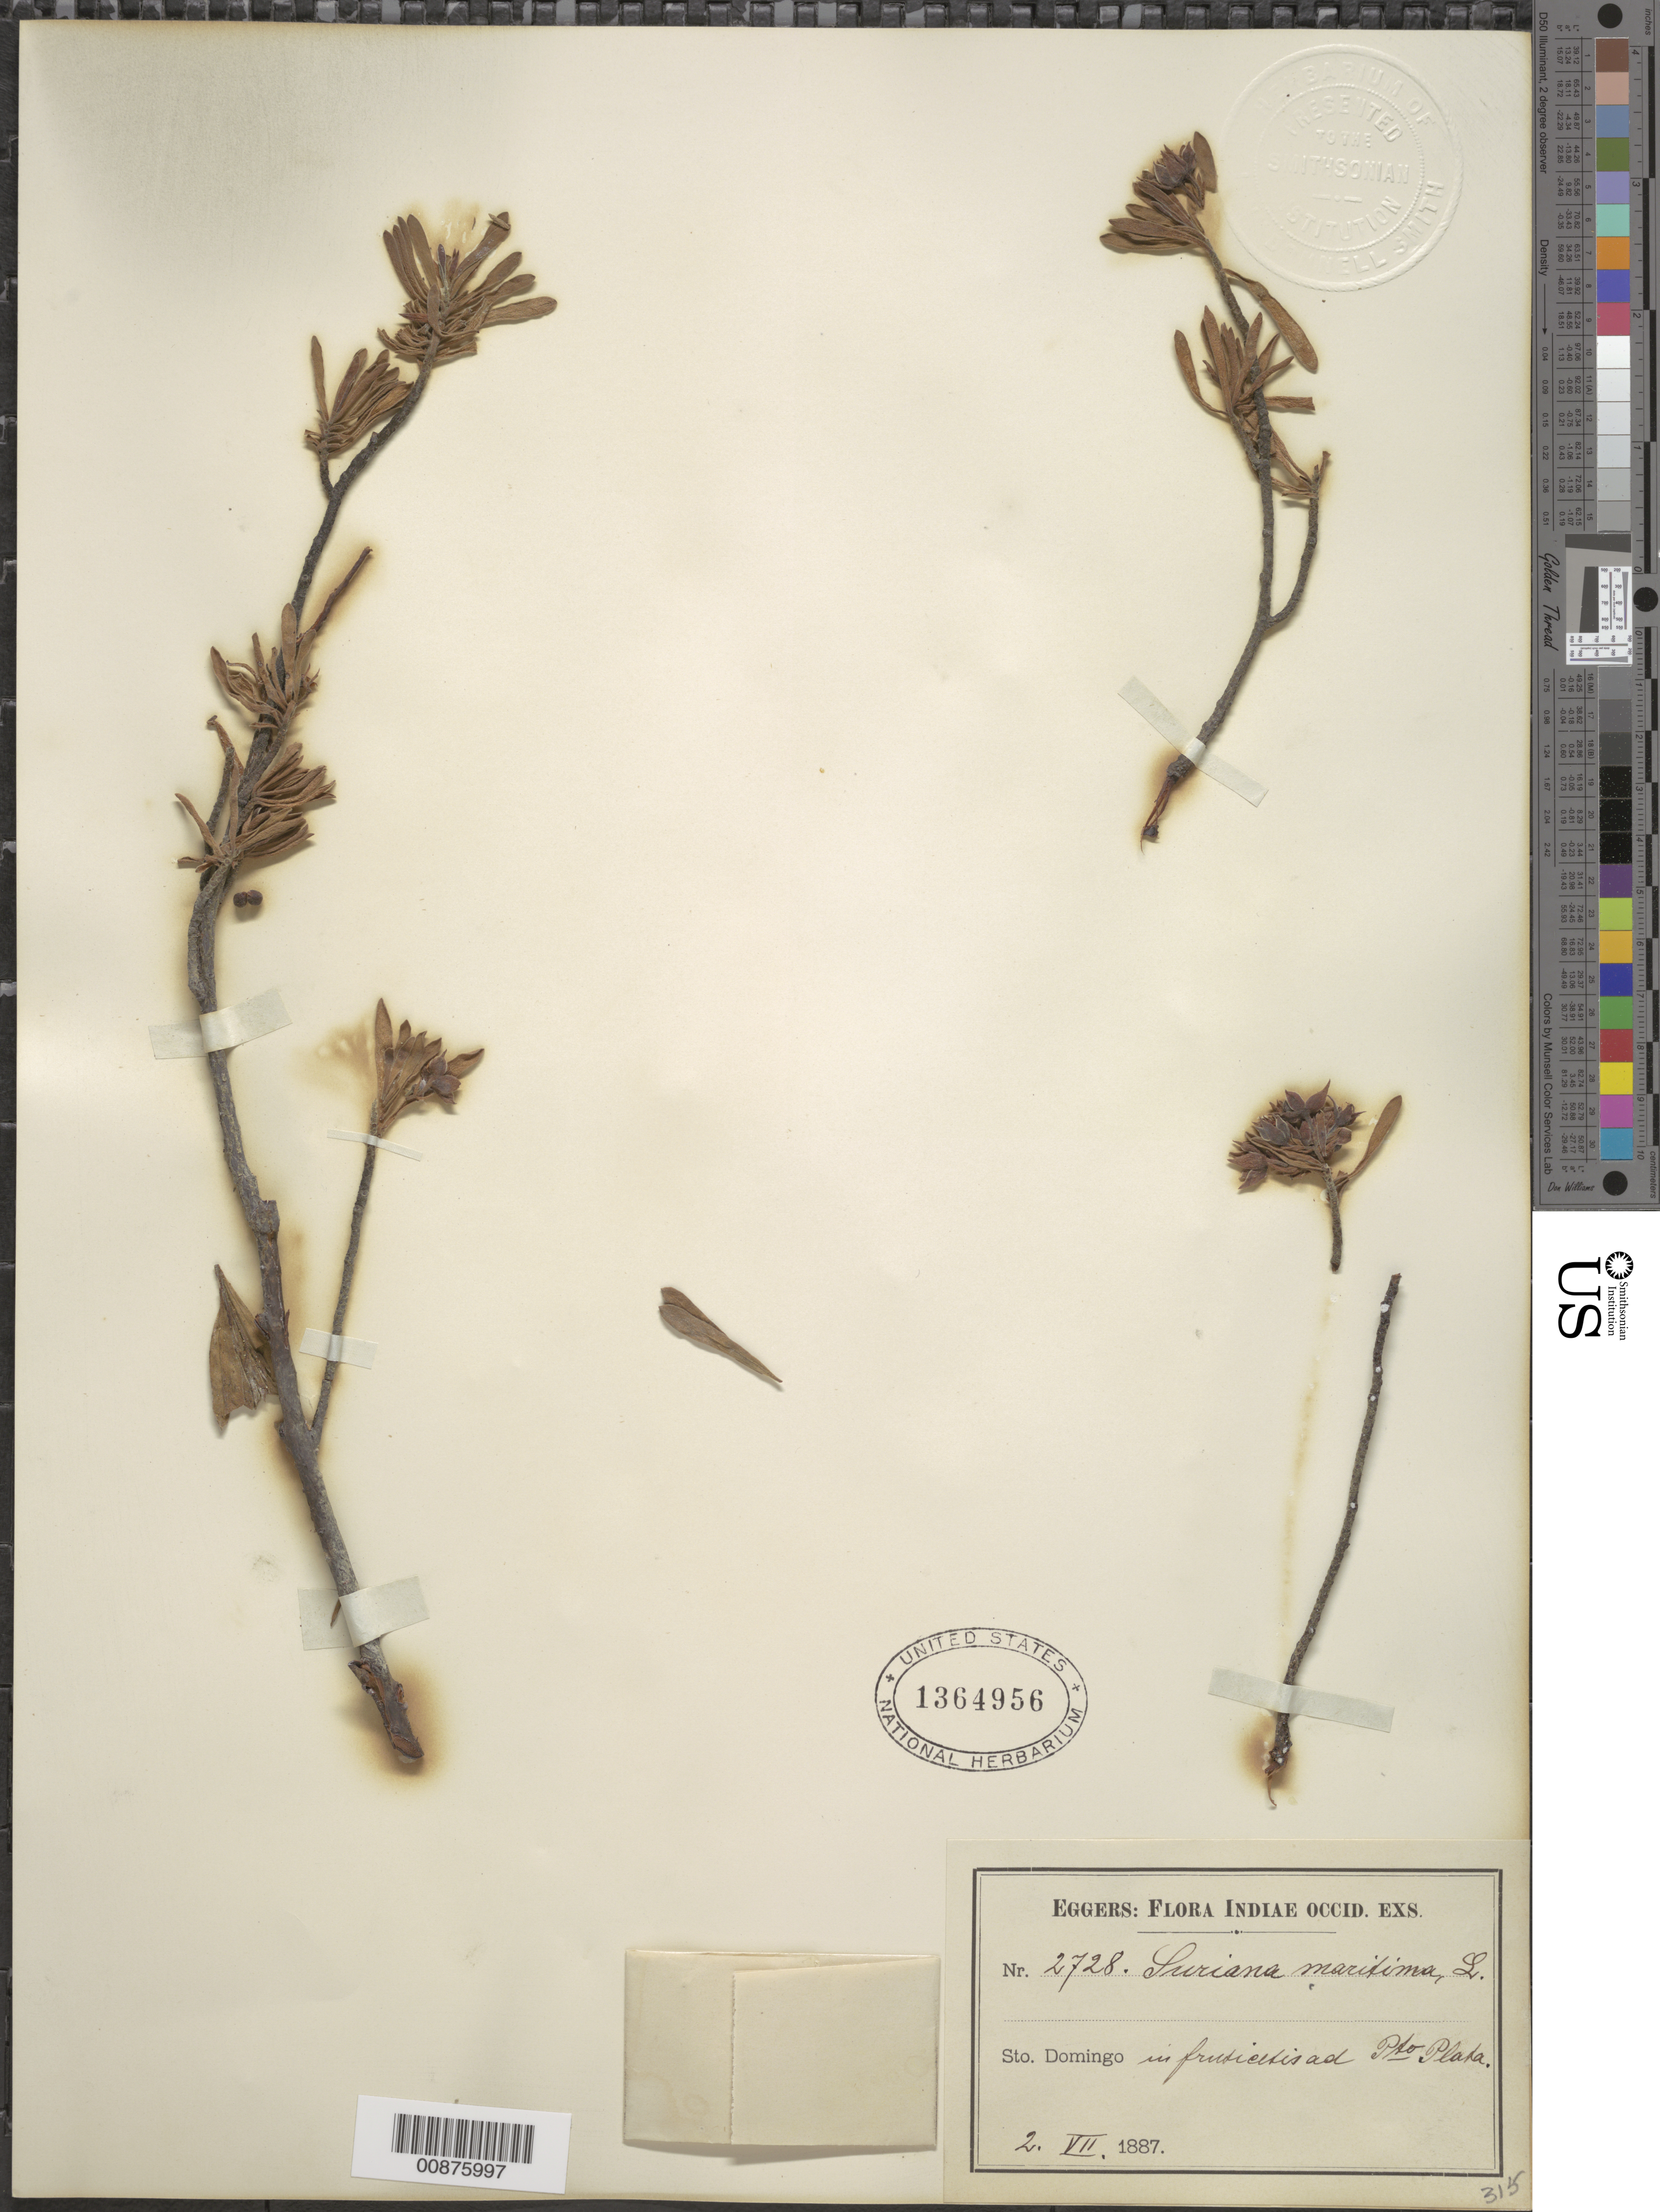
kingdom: Plantae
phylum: Tracheophyta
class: Magnoliopsida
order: Fabales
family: Surianaceae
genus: Suriana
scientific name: Suriana maritima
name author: L.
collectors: H. F. A. von Eggers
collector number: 2728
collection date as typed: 02 Jul 1887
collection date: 1887-07-02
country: Dominican Republic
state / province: Puerto Plata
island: Hispaniola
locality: At Puerto Plata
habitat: In "fruticetis"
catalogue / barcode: US 1364956